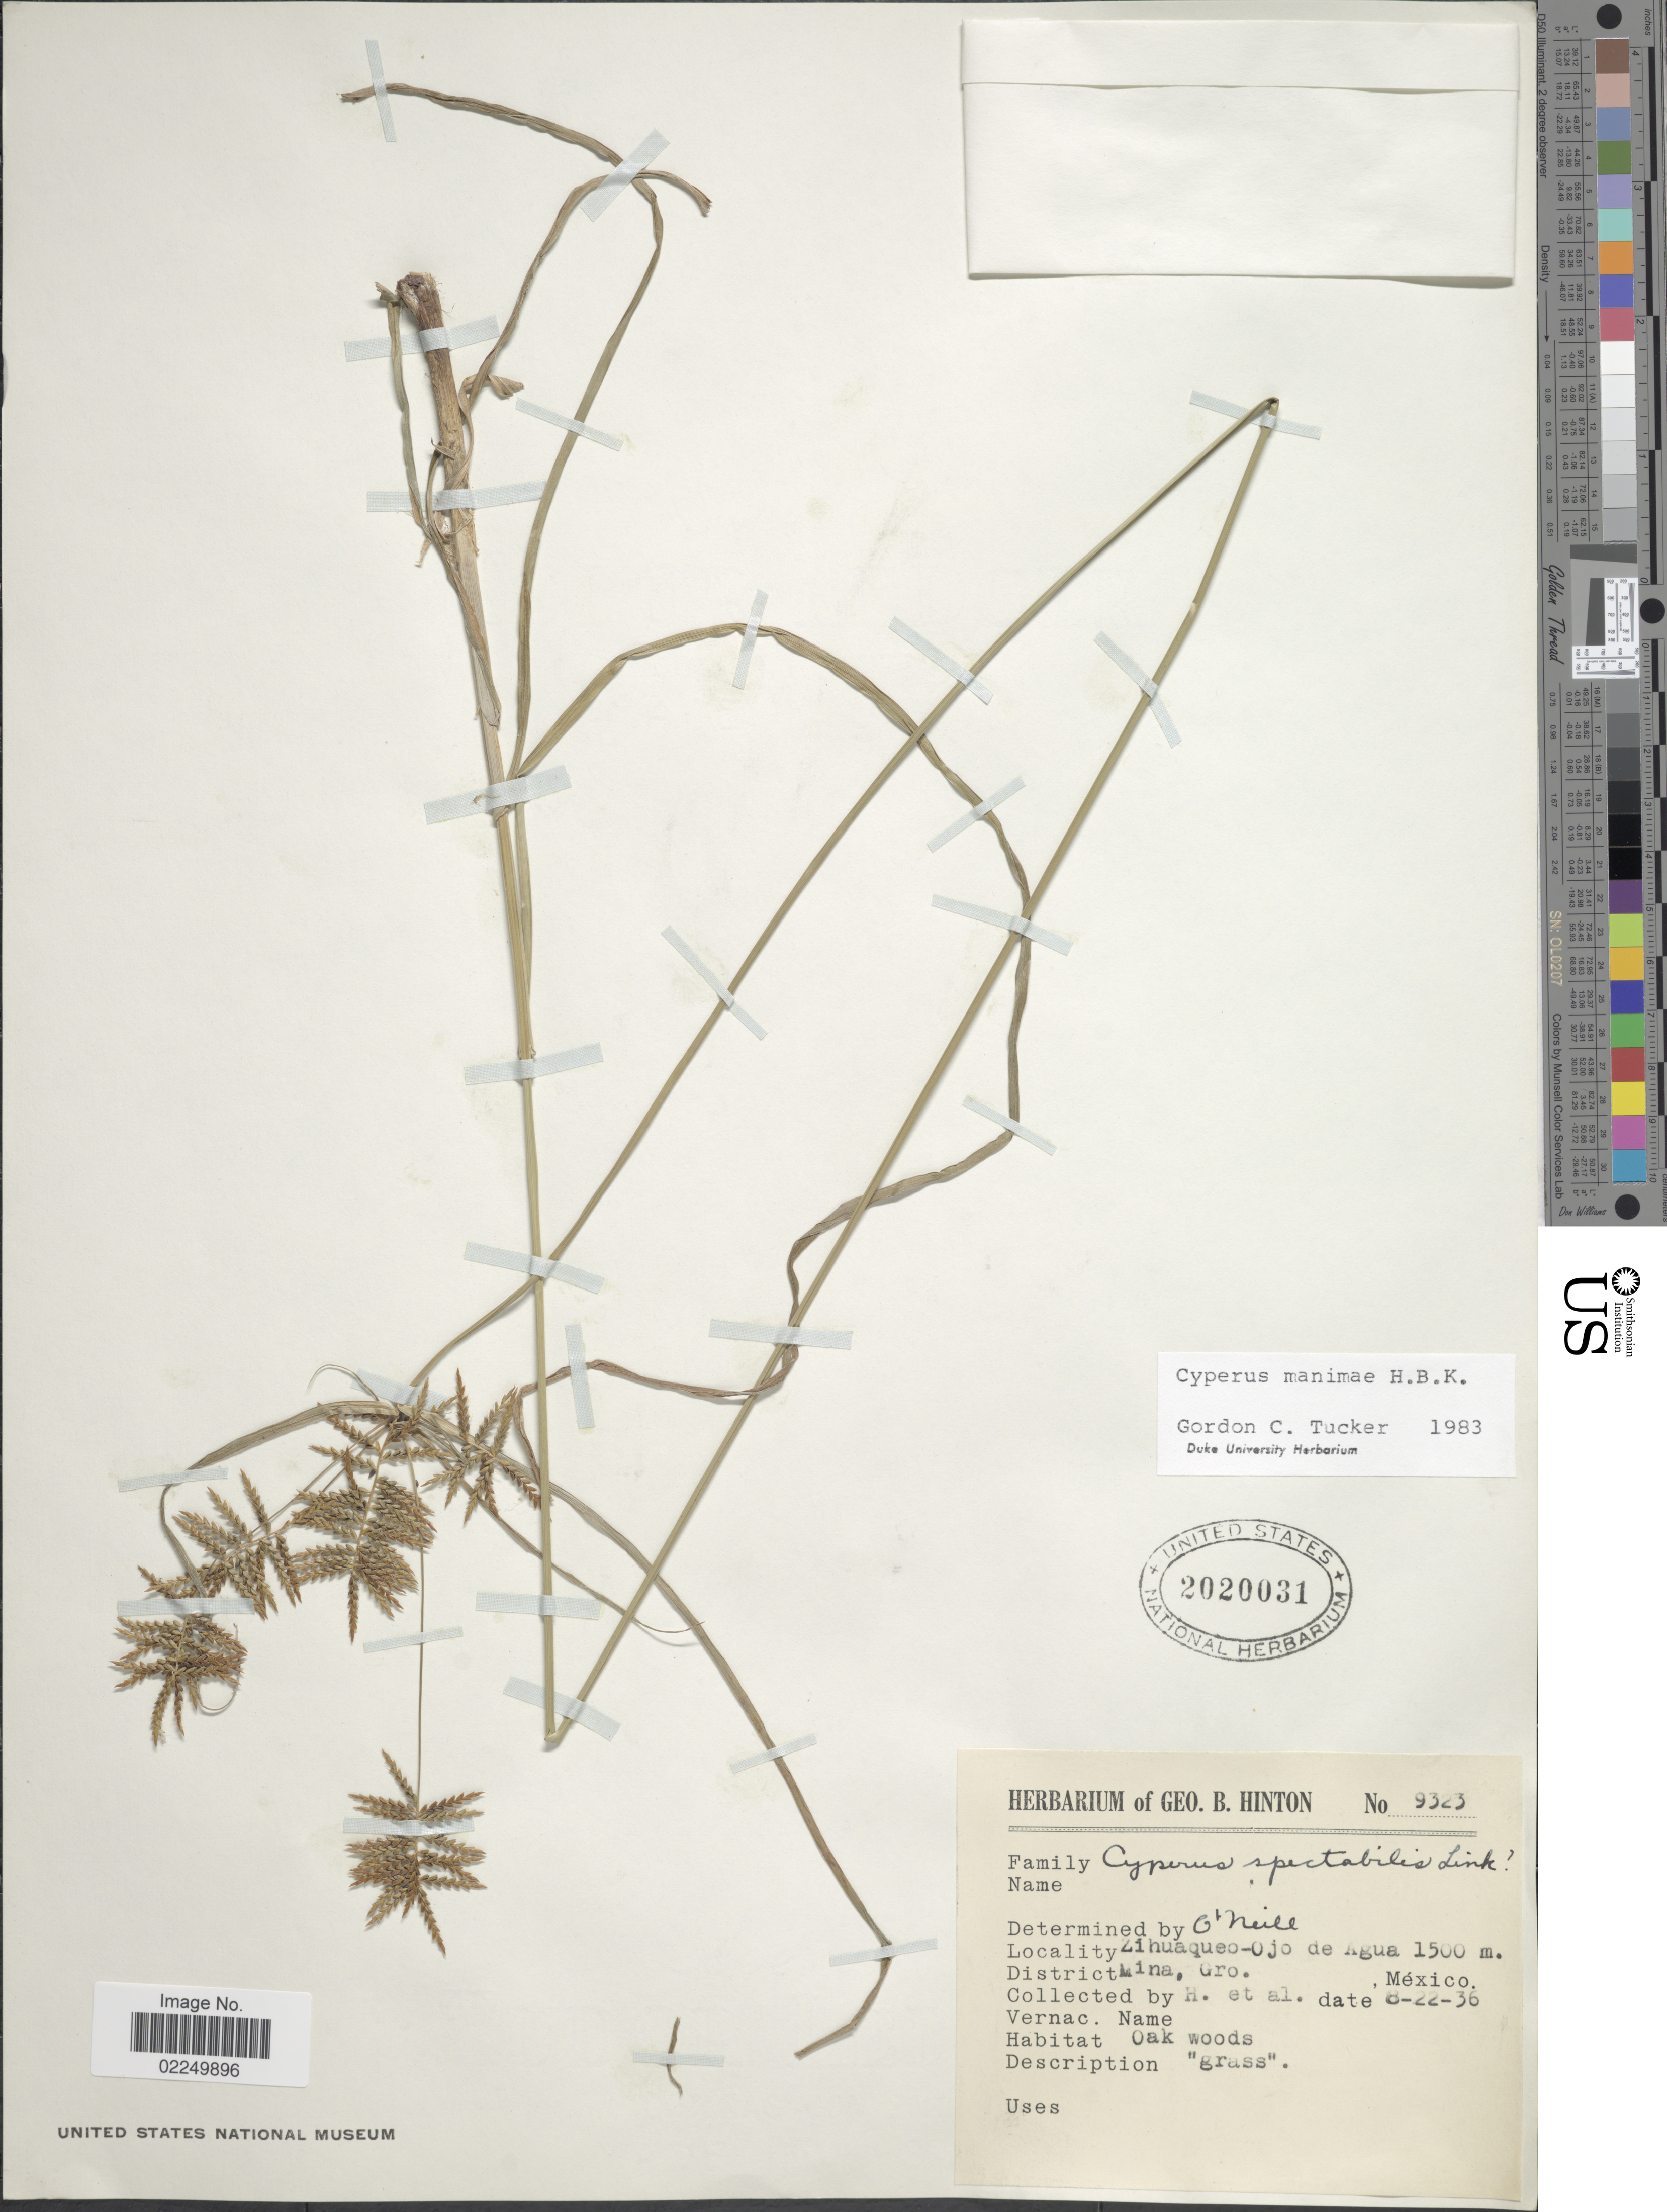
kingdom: Plantae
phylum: Tracheophyta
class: Liliopsida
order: Poales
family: Cyperaceae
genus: Cyperus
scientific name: Cyperus manimae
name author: Kunth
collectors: G. B. Hinton & et al.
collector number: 9323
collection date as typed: Transcribed d/m/y: 22/8/36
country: Mexico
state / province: Guerrero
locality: Zihuaqueo-Ojo de Agua, District Mina, oak woods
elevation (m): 1500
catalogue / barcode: US 2020031